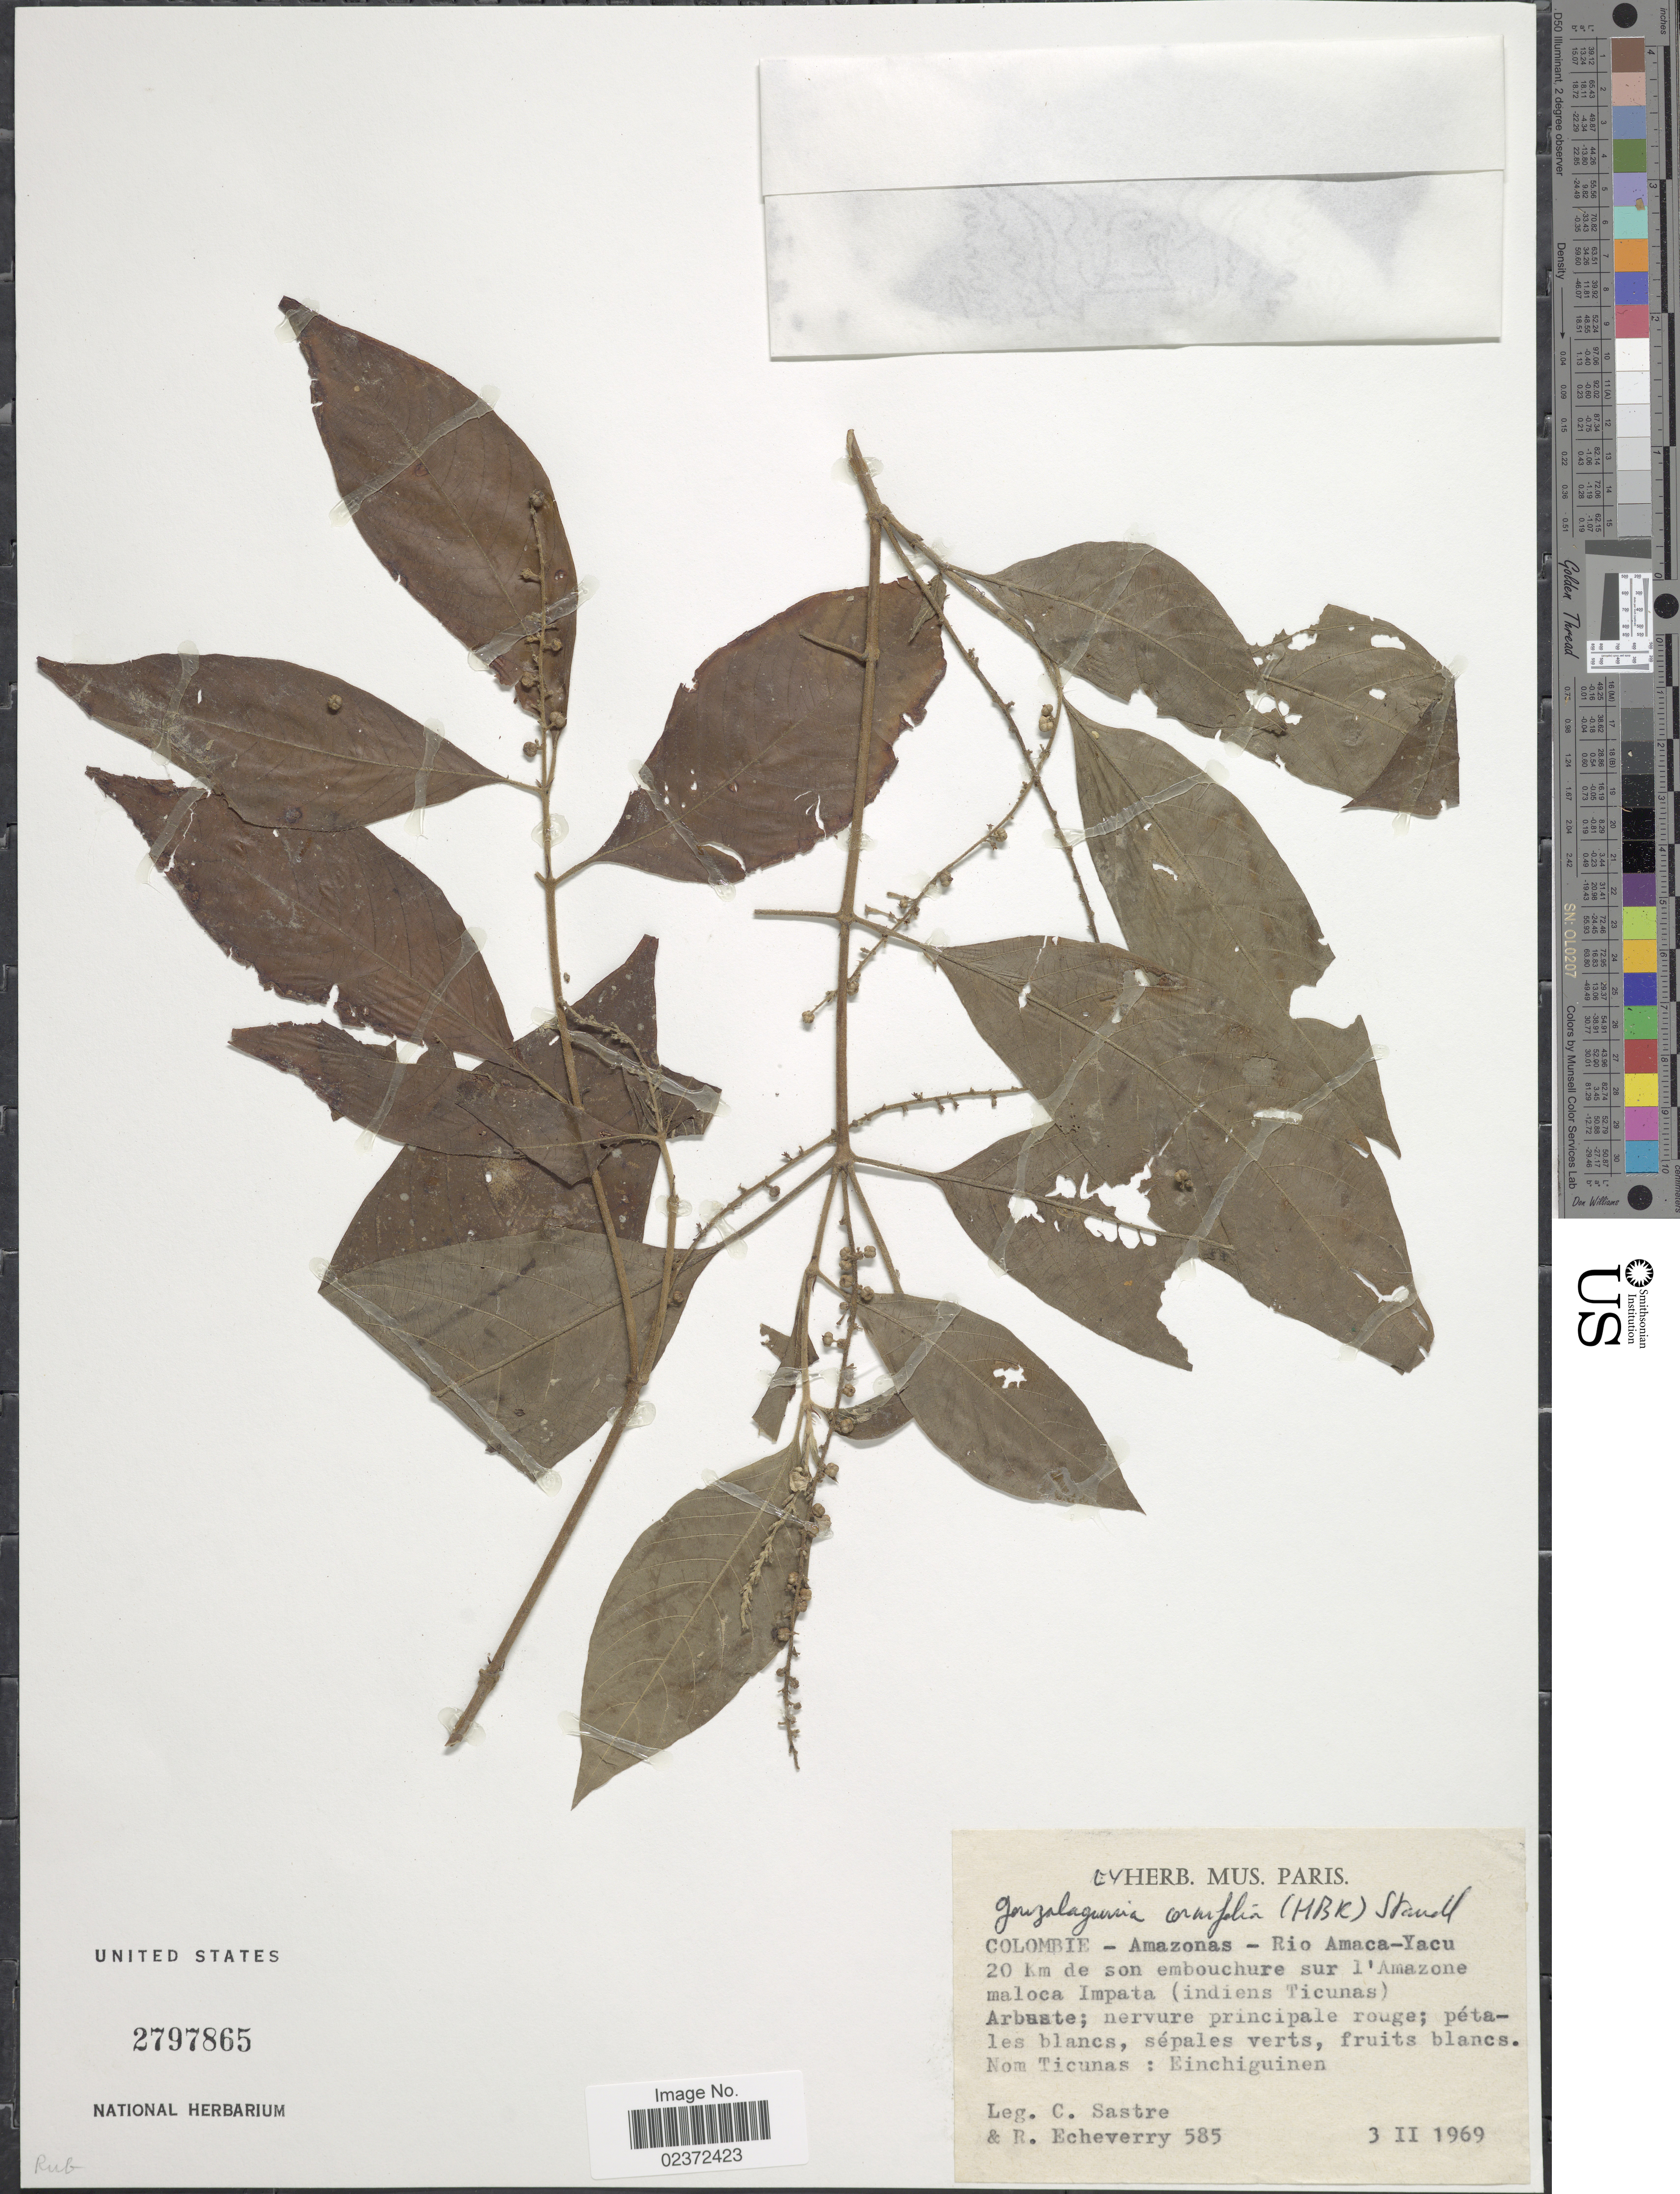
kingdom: Plantae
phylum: Tracheophyta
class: Magnoliopsida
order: Gentianales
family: Rubiaceae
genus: Gonzalagunia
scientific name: Gonzalagunia cornifolia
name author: (Kunth) Standl.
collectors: C. Sastre & R. Echeverry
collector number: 585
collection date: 1969-02-03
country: Colombia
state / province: Amazônas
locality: Rio Amaca-Yacu 20 Km de son embouchure sur l'Amazone maloca Impata (indiens Ticunas)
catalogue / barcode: US 2797865